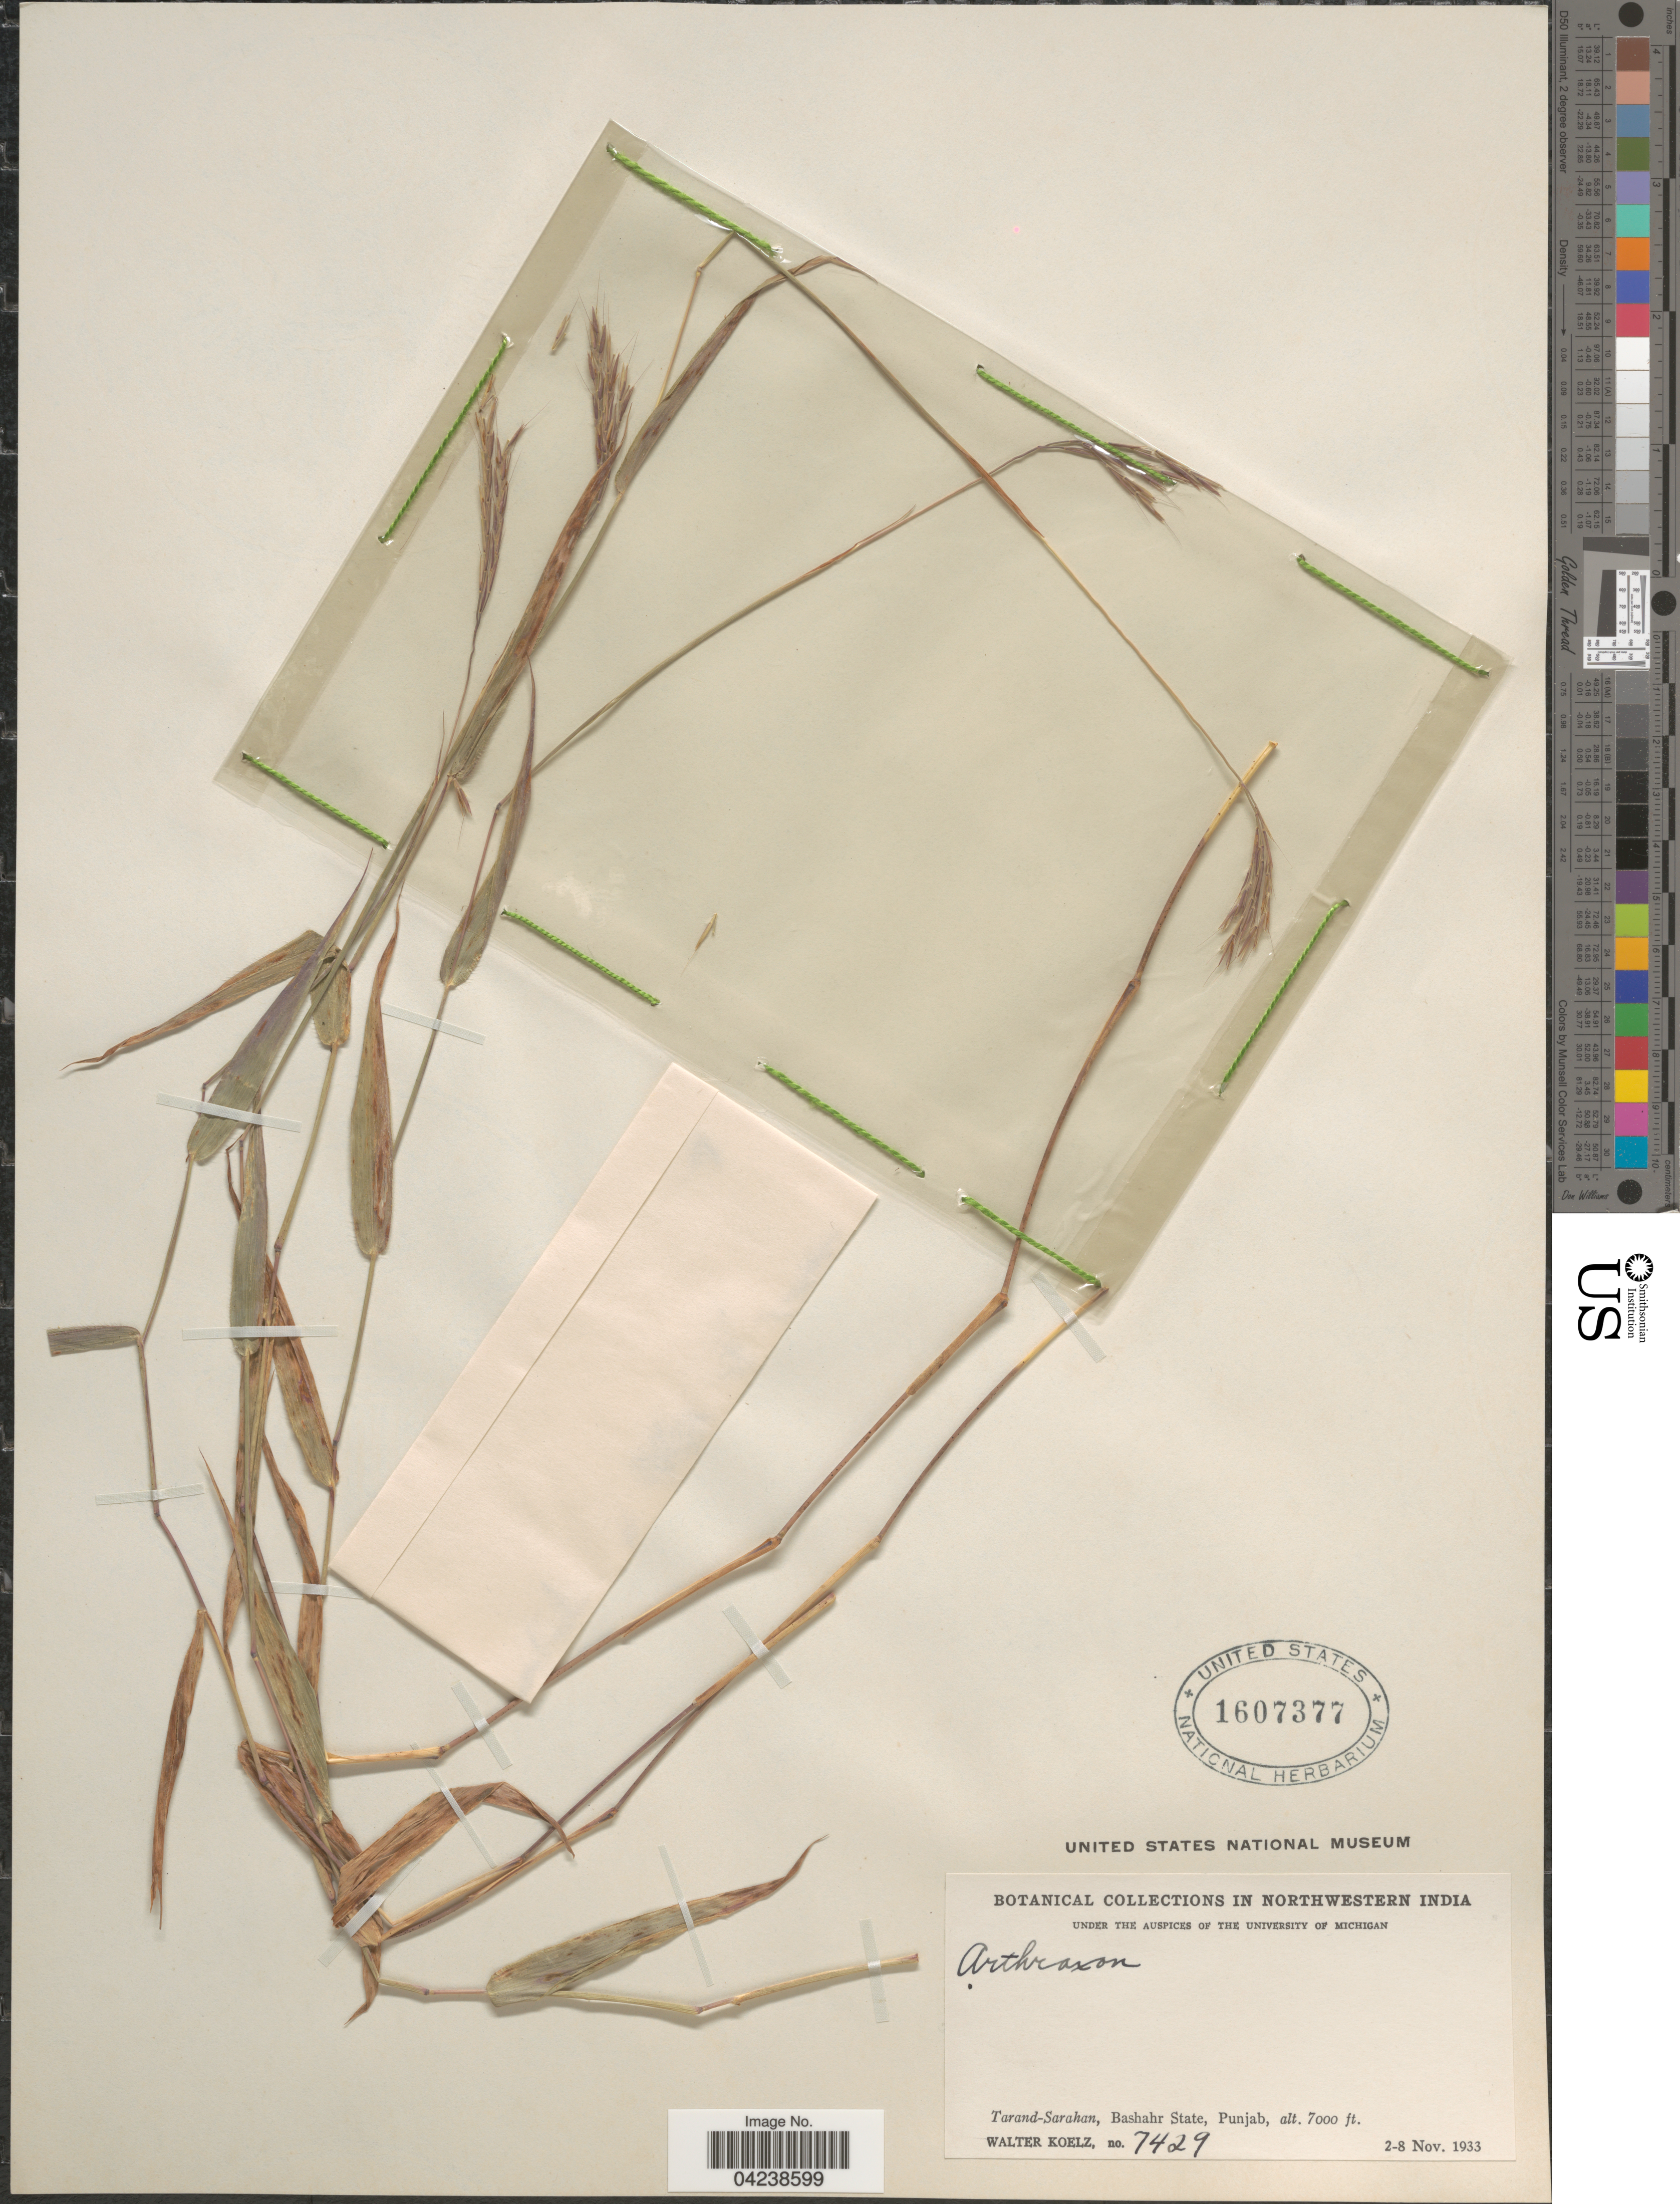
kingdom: Plantae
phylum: Tracheophyta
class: Liliopsida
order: Poales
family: Poaceae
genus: Arthraxon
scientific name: Arthraxon lanceolatus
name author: (Roxb.) Hochst.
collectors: W. N. Koelz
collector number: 7429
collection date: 1933-11-02/1933-11-08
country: India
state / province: Punjab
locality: In northwestern India. Tarand-Sarahan, Bashahr State.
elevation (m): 2134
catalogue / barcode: US 1607377